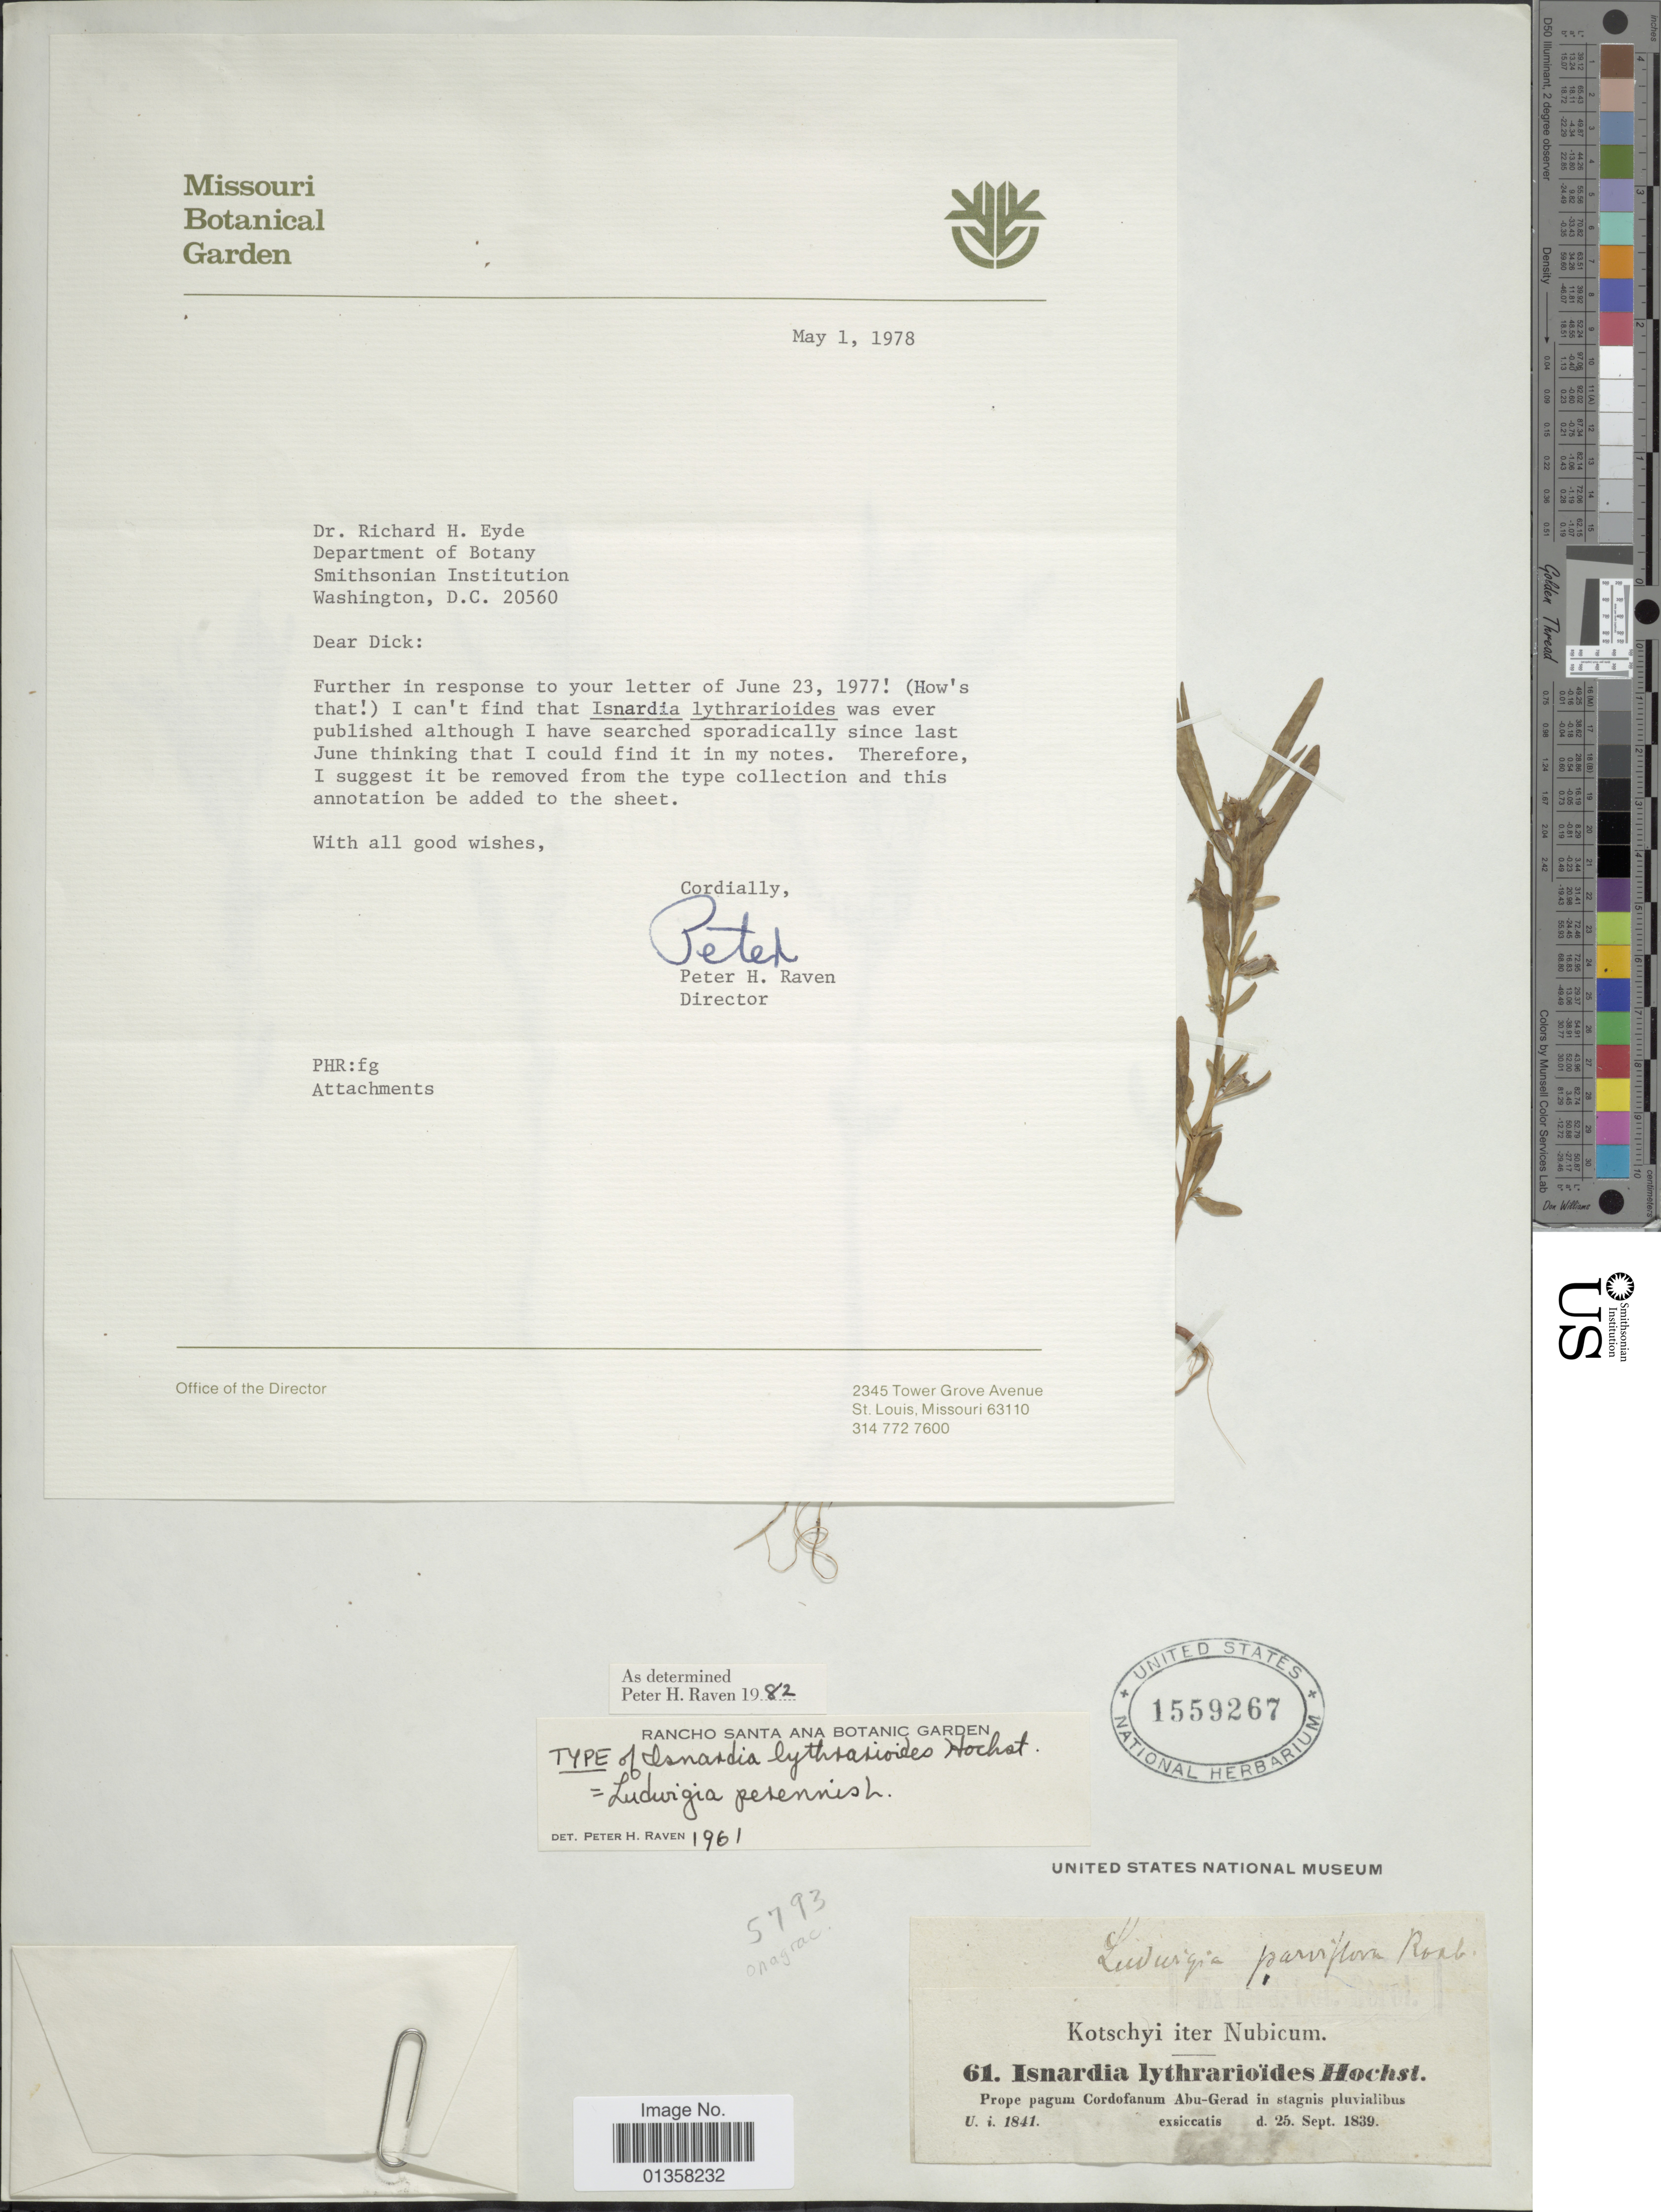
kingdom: Plantae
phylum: Tracheophyta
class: Magnoliopsida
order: Myrtales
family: Onagraceae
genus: Ludwigia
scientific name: Ludwigia perennis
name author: L.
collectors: -. Kotschyi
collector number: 61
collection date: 1839-09-25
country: Sudan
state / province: Al Qadarif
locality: Prope Cordofanum Abu-Gerad in stagnis pluvialbus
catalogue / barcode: US 1559267